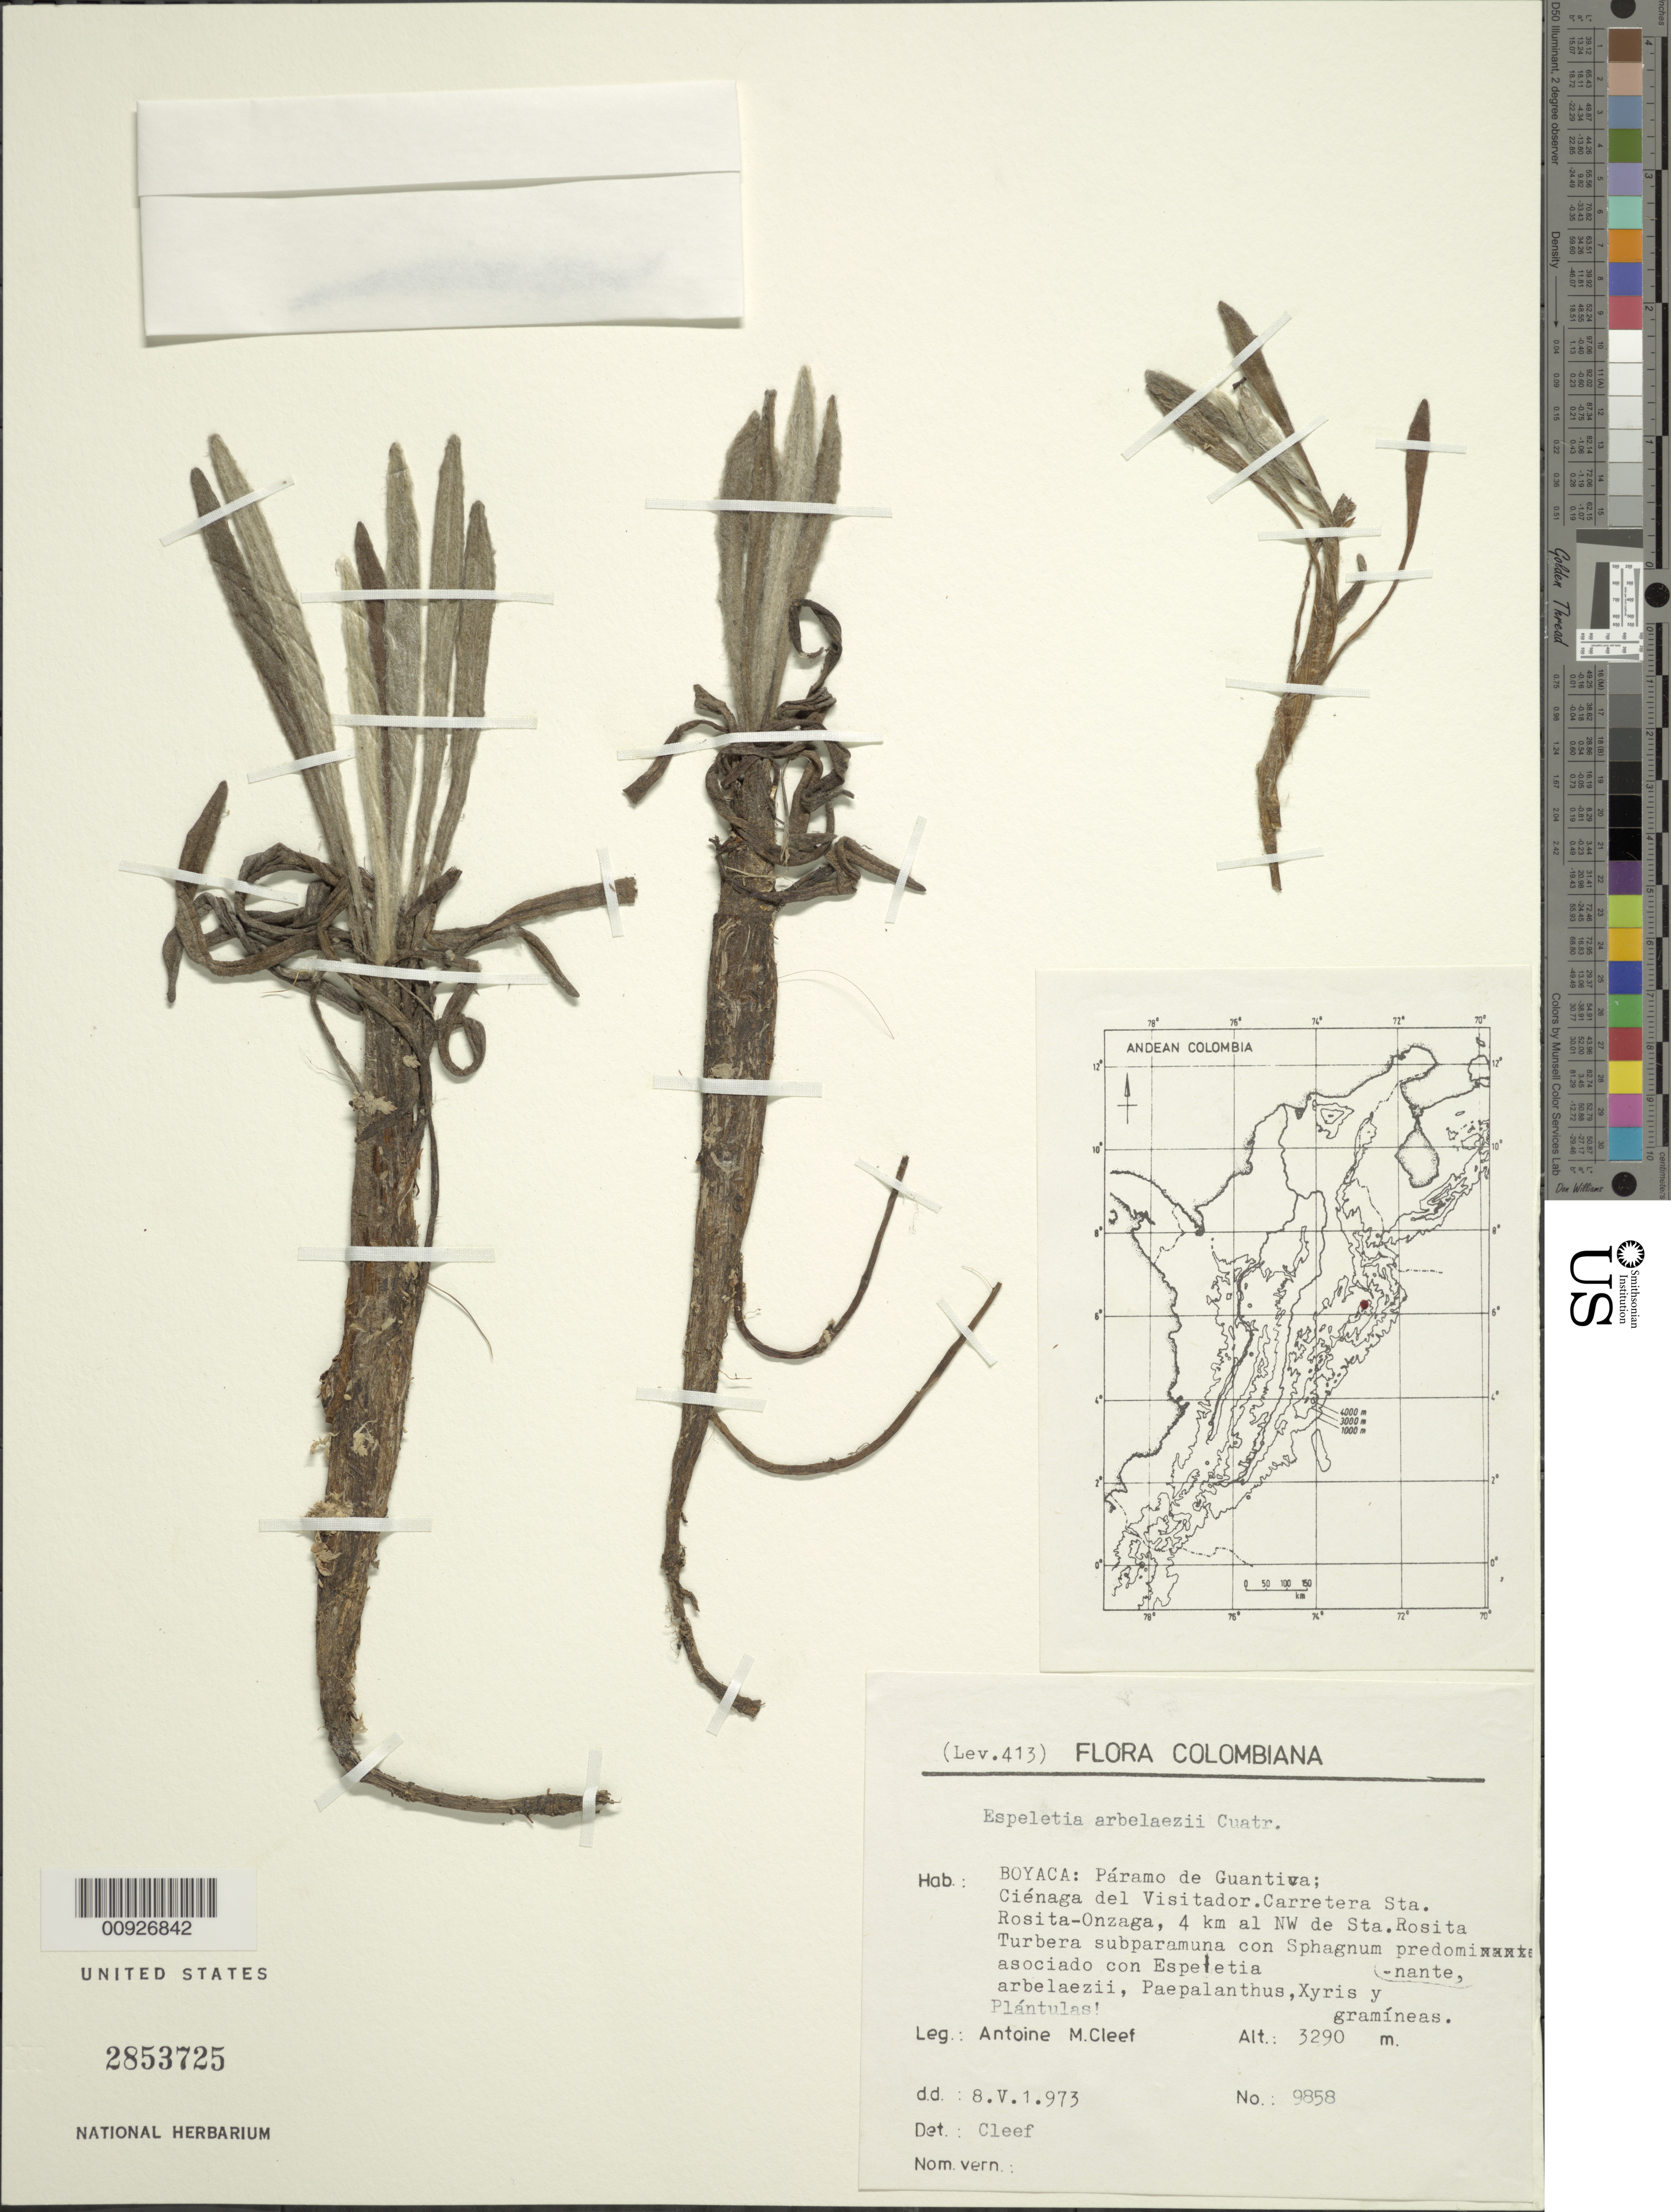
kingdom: Plantae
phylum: Tracheophyta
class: Magnoliopsida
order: Asterales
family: Asteraceae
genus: Espeletia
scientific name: Espeletia arbelaezii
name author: Cuatrec.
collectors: A. M. Cleef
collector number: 9858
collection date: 1973-05-08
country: Colombia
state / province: Boyacá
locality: P. de Guántiva. Páramo de Guantiva, carretera S. Rosa-Onzaga km. 4 ca. Fondo cienagoso del valle cerca de la embocadura de la Q. Sietecueral.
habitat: Fondo cienagoso del valle cerca de la embocadura de la Q. Sietecueral. Frailejones asociado con Sphagnum sp., Paepalanthus of colombianus y Xyris acutifolius.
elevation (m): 3290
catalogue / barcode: US 2583725